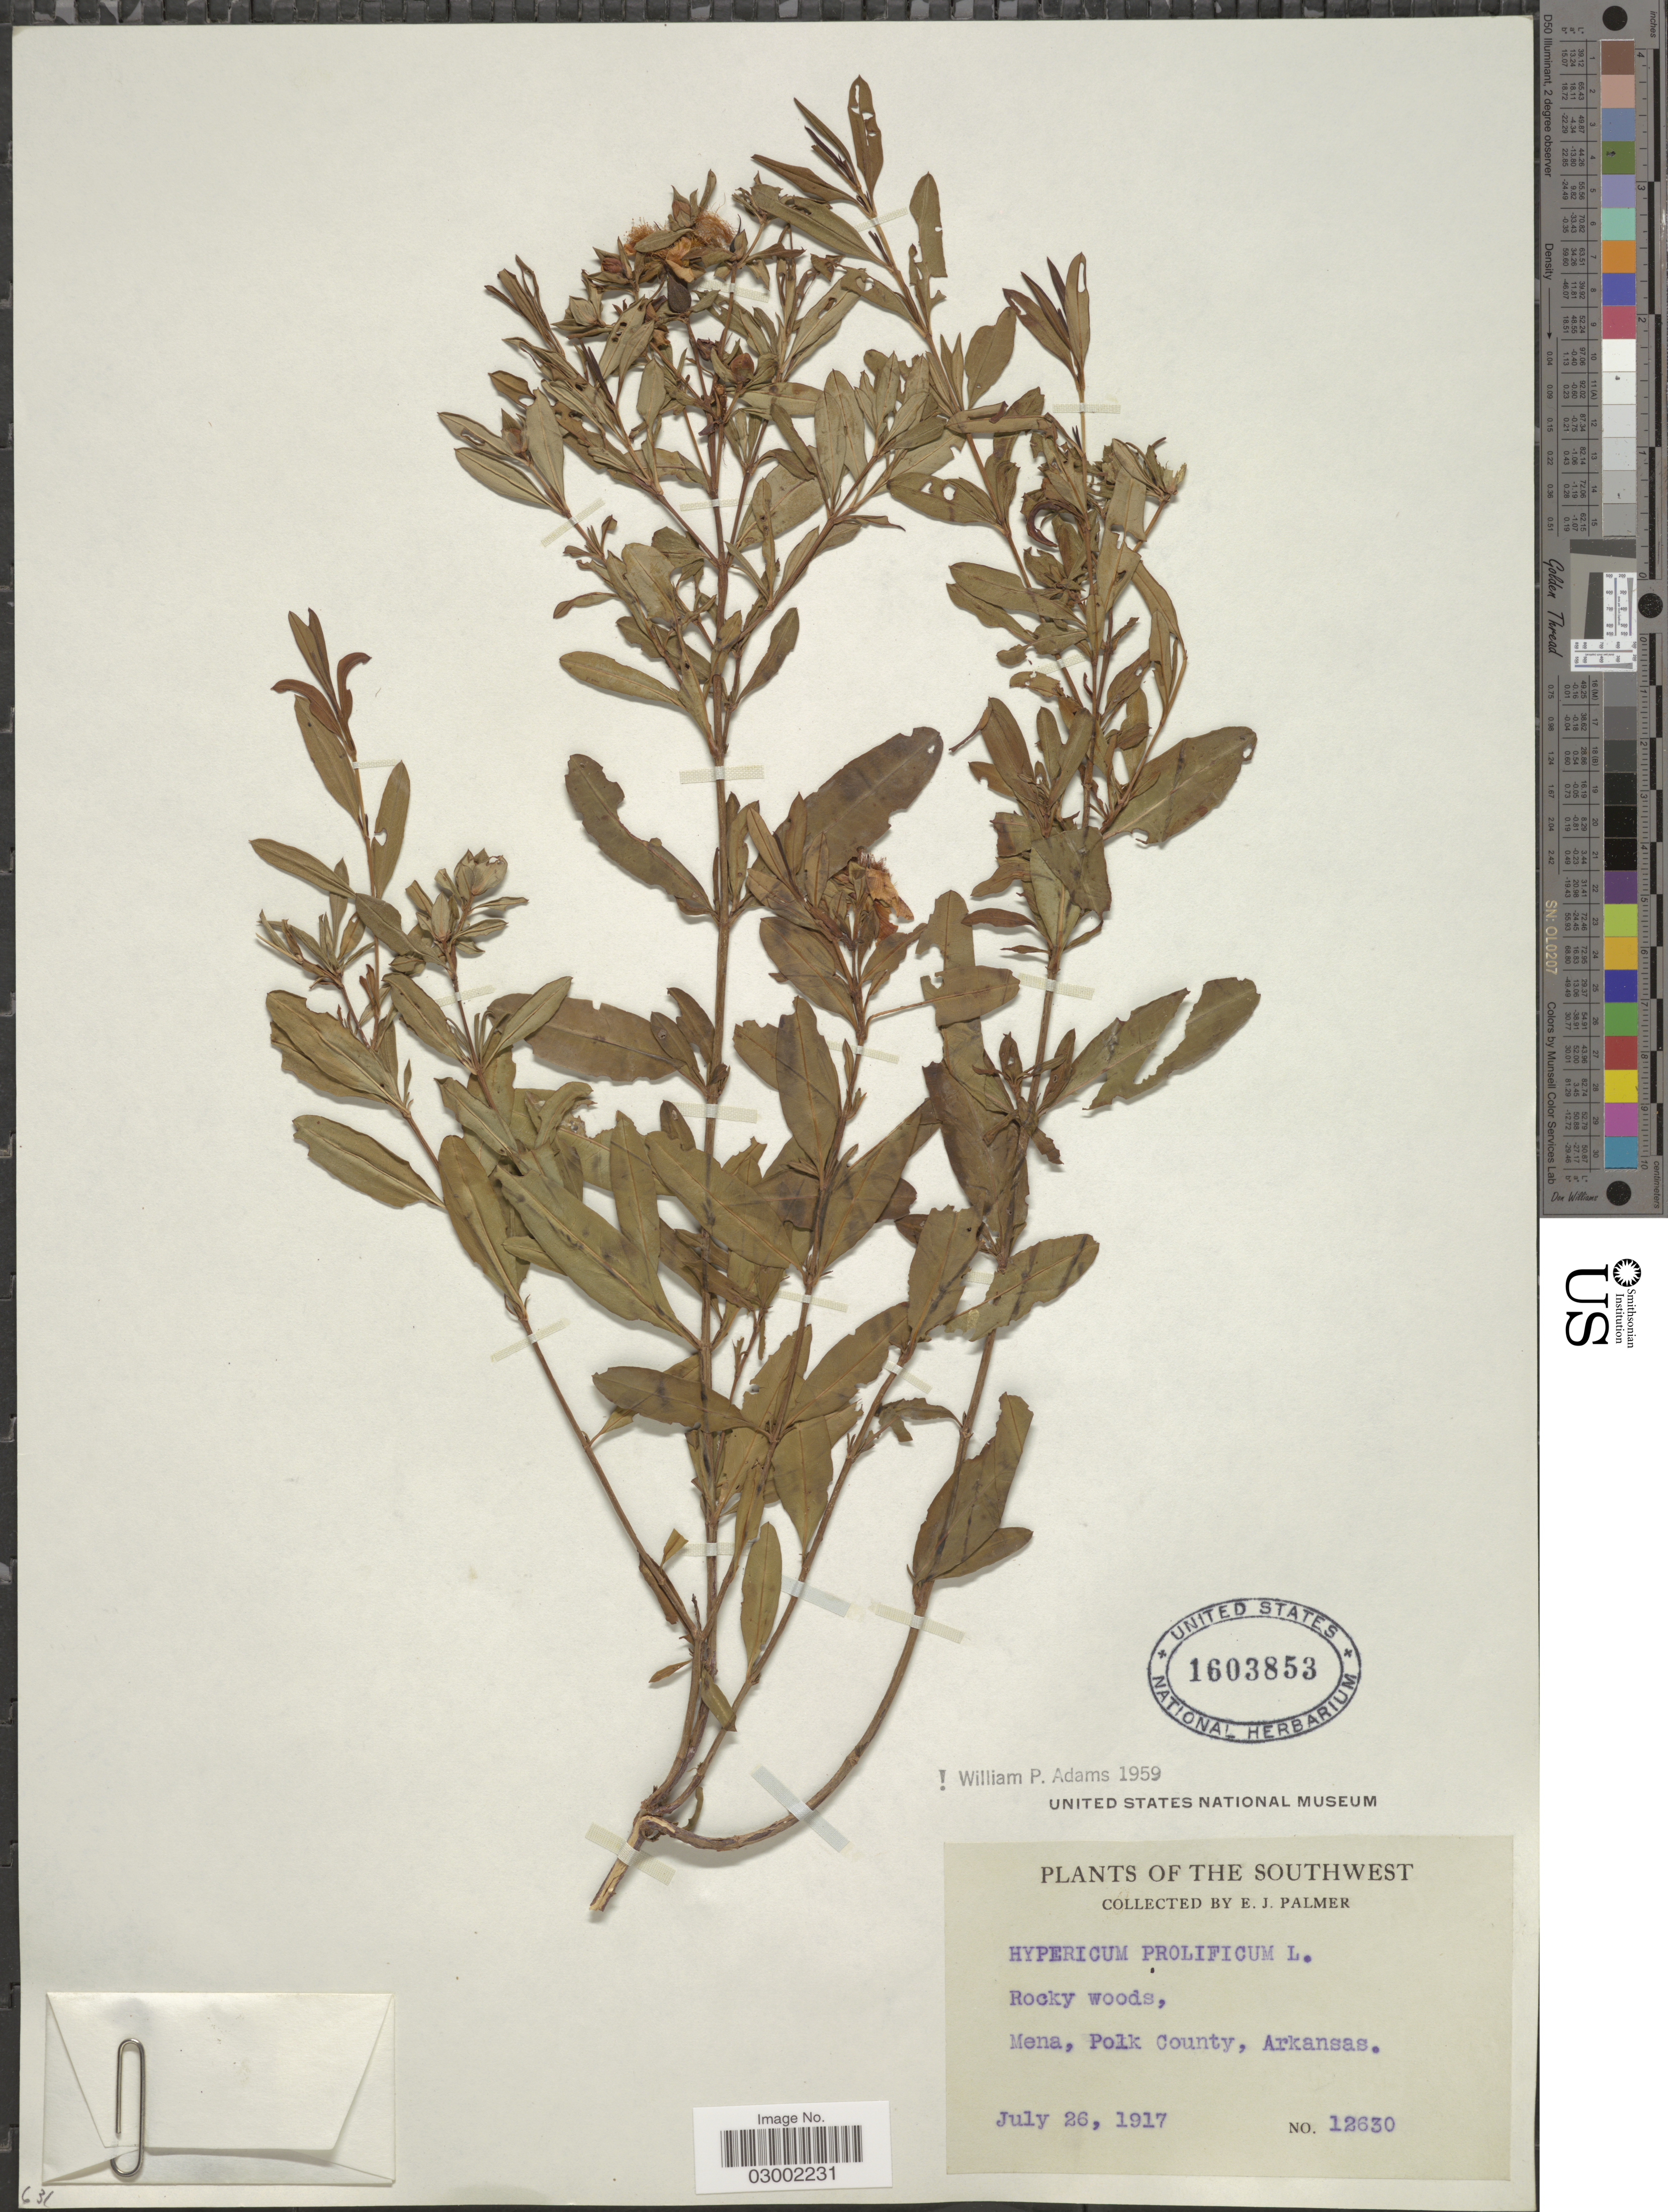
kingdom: Plantae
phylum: Tracheophyta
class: Magnoliopsida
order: Malpighiales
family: Hypericaceae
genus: Hypericum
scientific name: Hypericum prolificum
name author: L.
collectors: E. J. Palmer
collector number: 12630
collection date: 1917-07-26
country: United States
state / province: Arkansas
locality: Southwest. Mena, Polk County.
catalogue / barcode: US 1603853